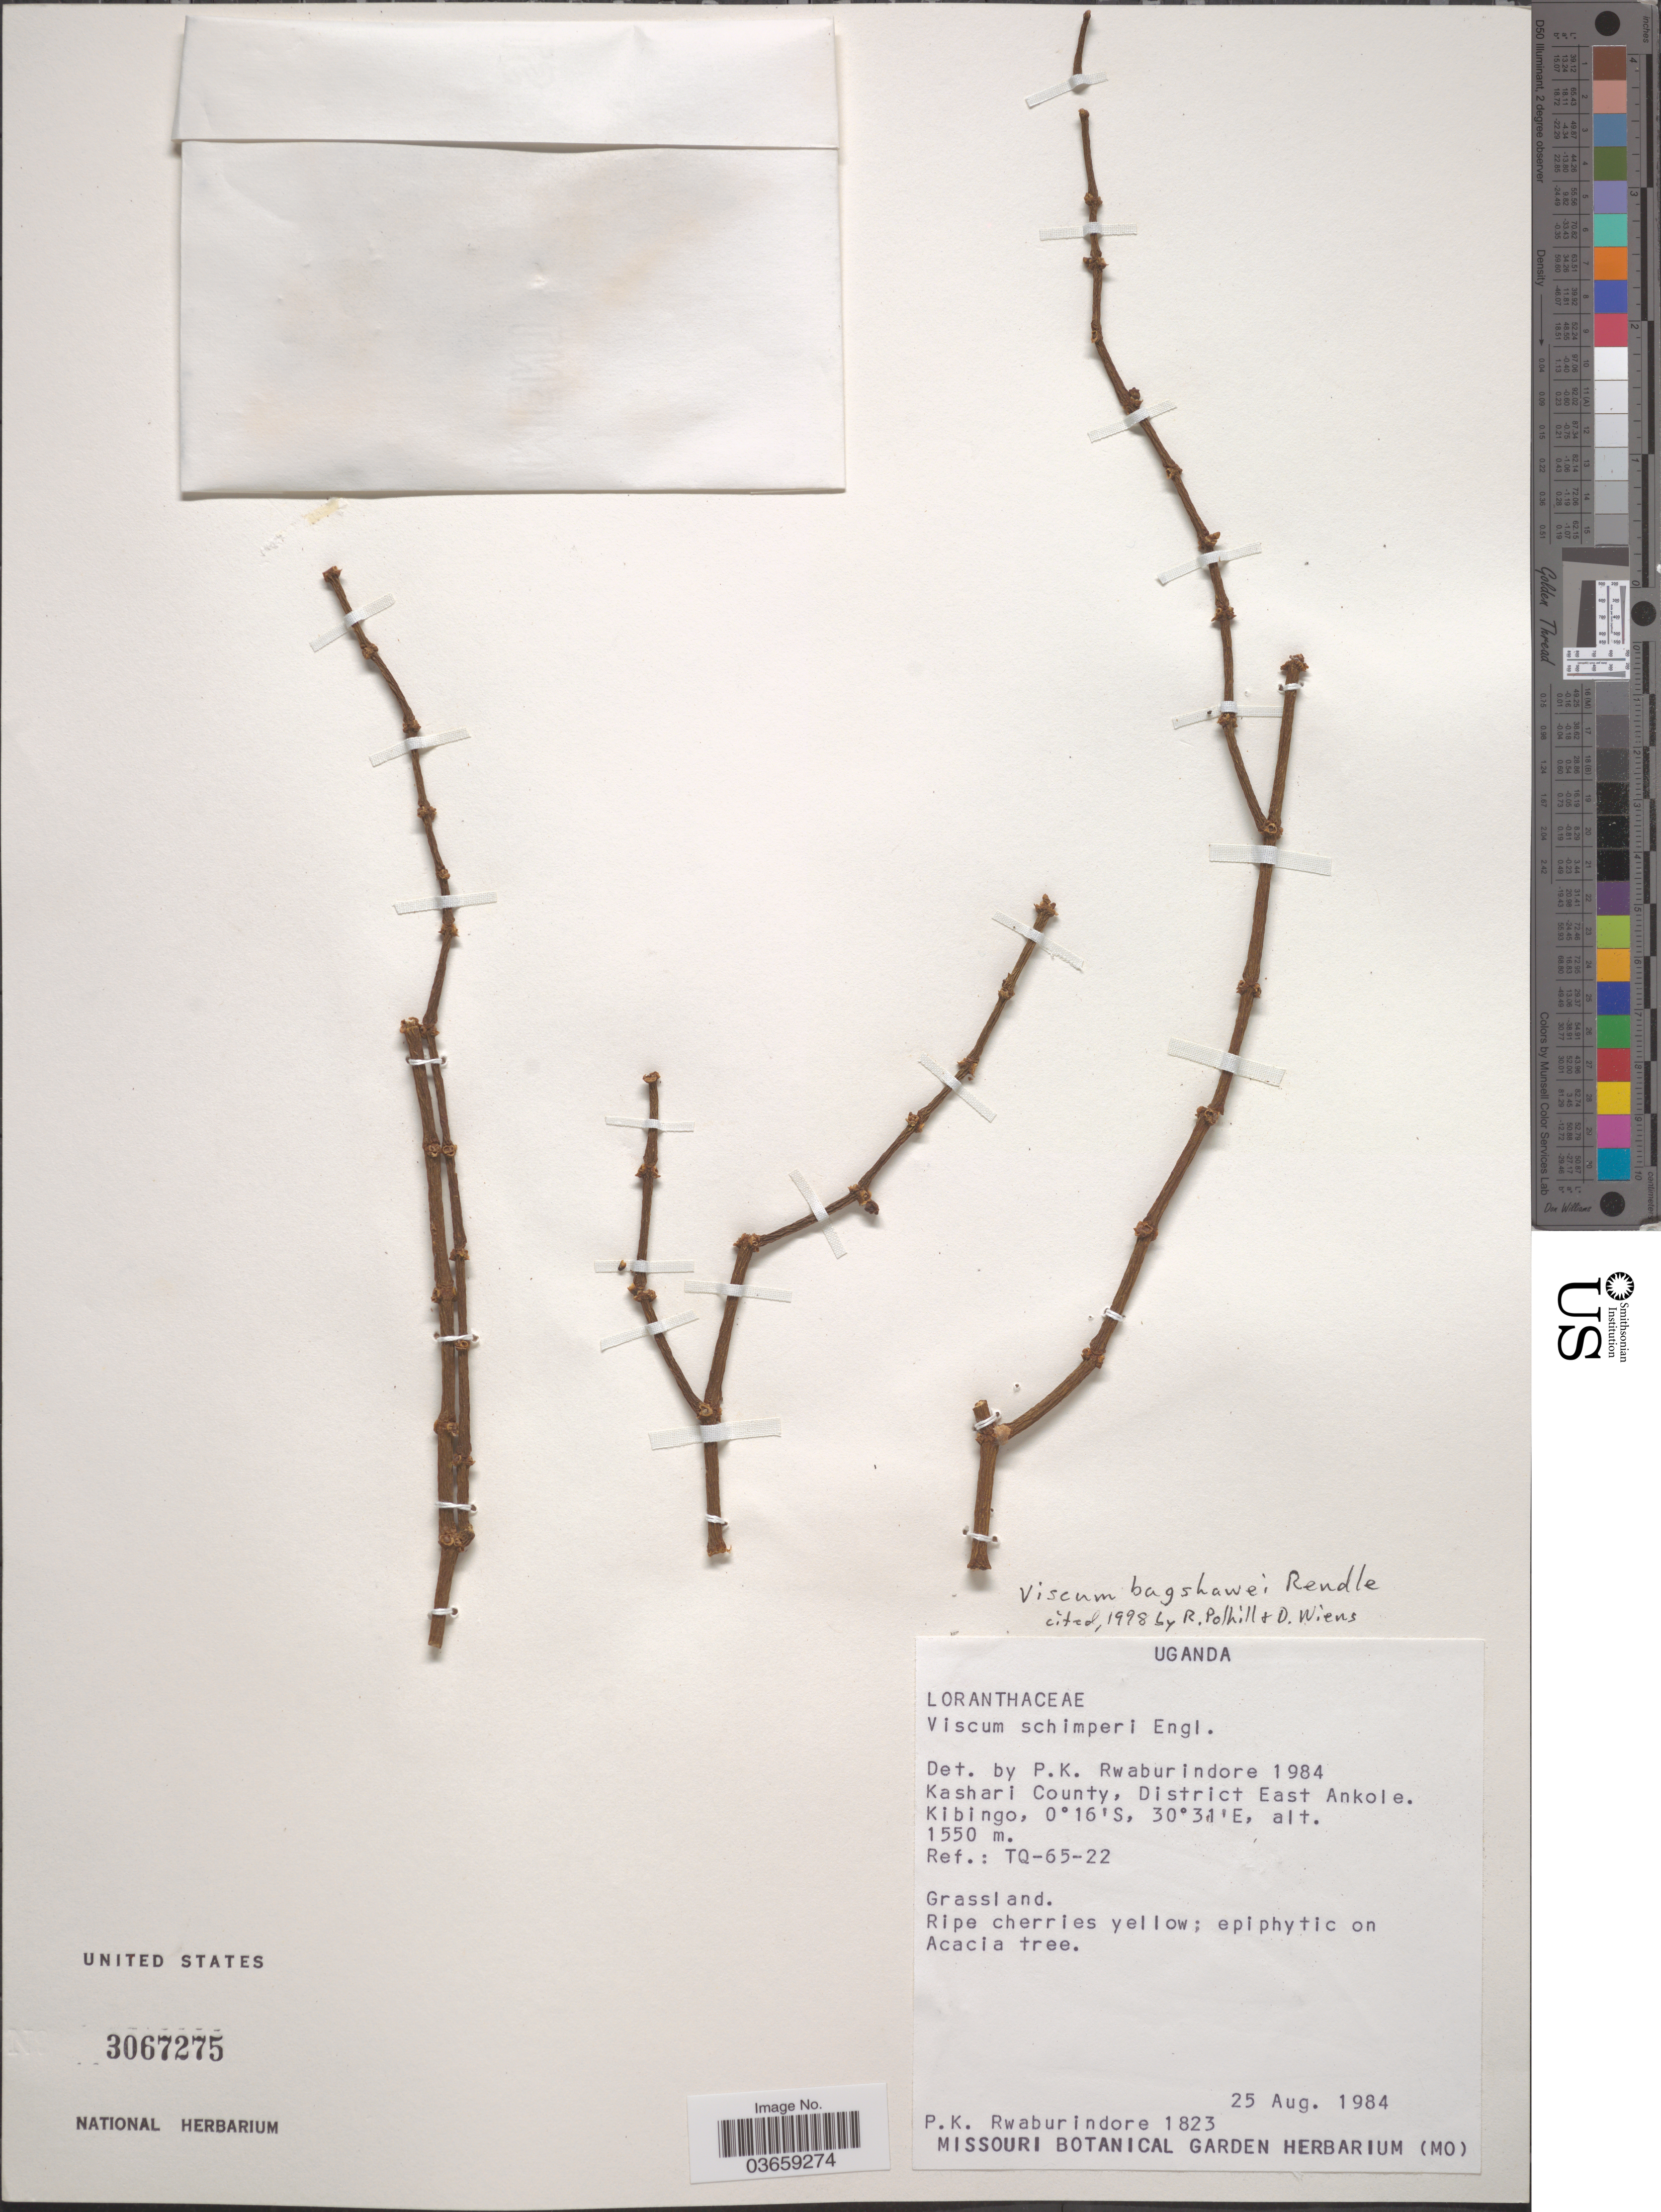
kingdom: Plantae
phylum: Tracheophyta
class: Magnoliopsida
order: Santalales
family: Viscaceae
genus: Viscum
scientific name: Viscum bagshawei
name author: Rendle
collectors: P. Rwaburindore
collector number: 1823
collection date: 1984-08-25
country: Uganda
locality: Kashari County, District East Ankole. Kibingo.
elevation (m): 1550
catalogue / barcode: US 3067275